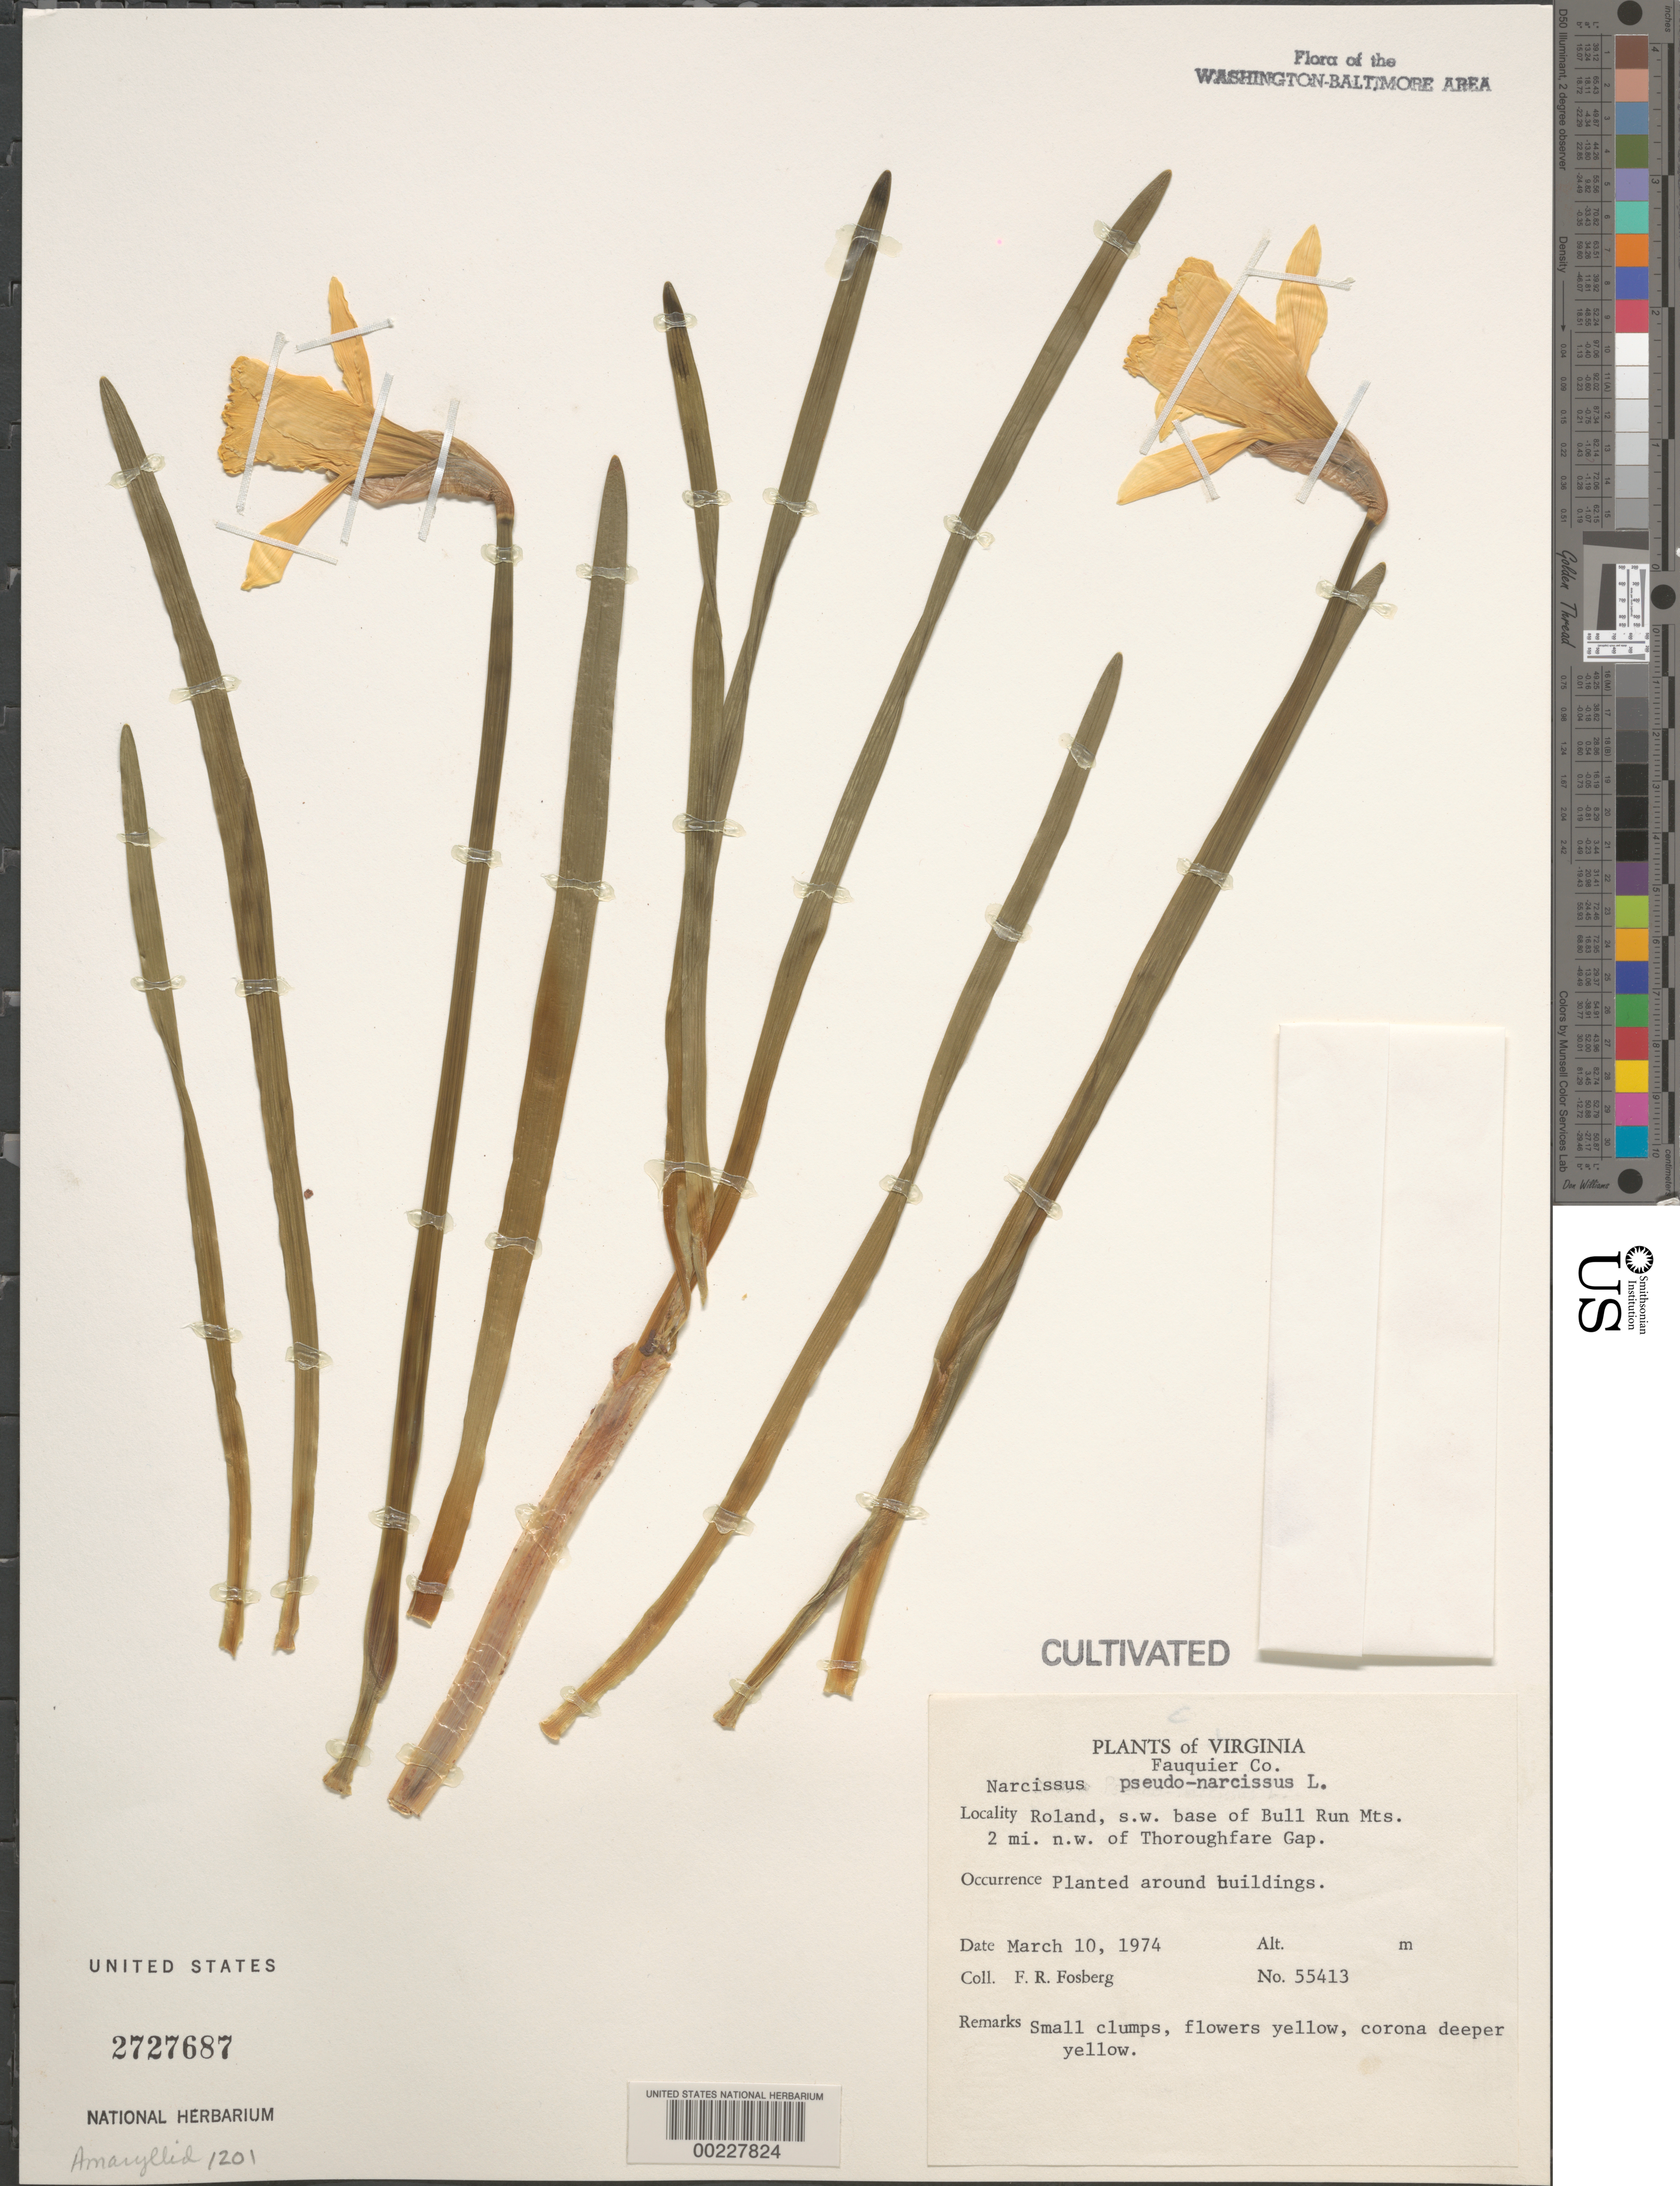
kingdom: Plantae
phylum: Tracheophyta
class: Liliopsida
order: Asparagales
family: Amaryllidaceae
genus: Narcissus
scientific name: Narcissus pseudonarcissus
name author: L.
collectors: F. R. Fosberg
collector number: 55413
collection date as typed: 10 Mar 1974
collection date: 1974-03-10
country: United States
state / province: Virginia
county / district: Fauquier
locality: Roland, SW base of Bull Run Mts.; 2 mi. NW of Thoroughfare Gap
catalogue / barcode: US 2727687